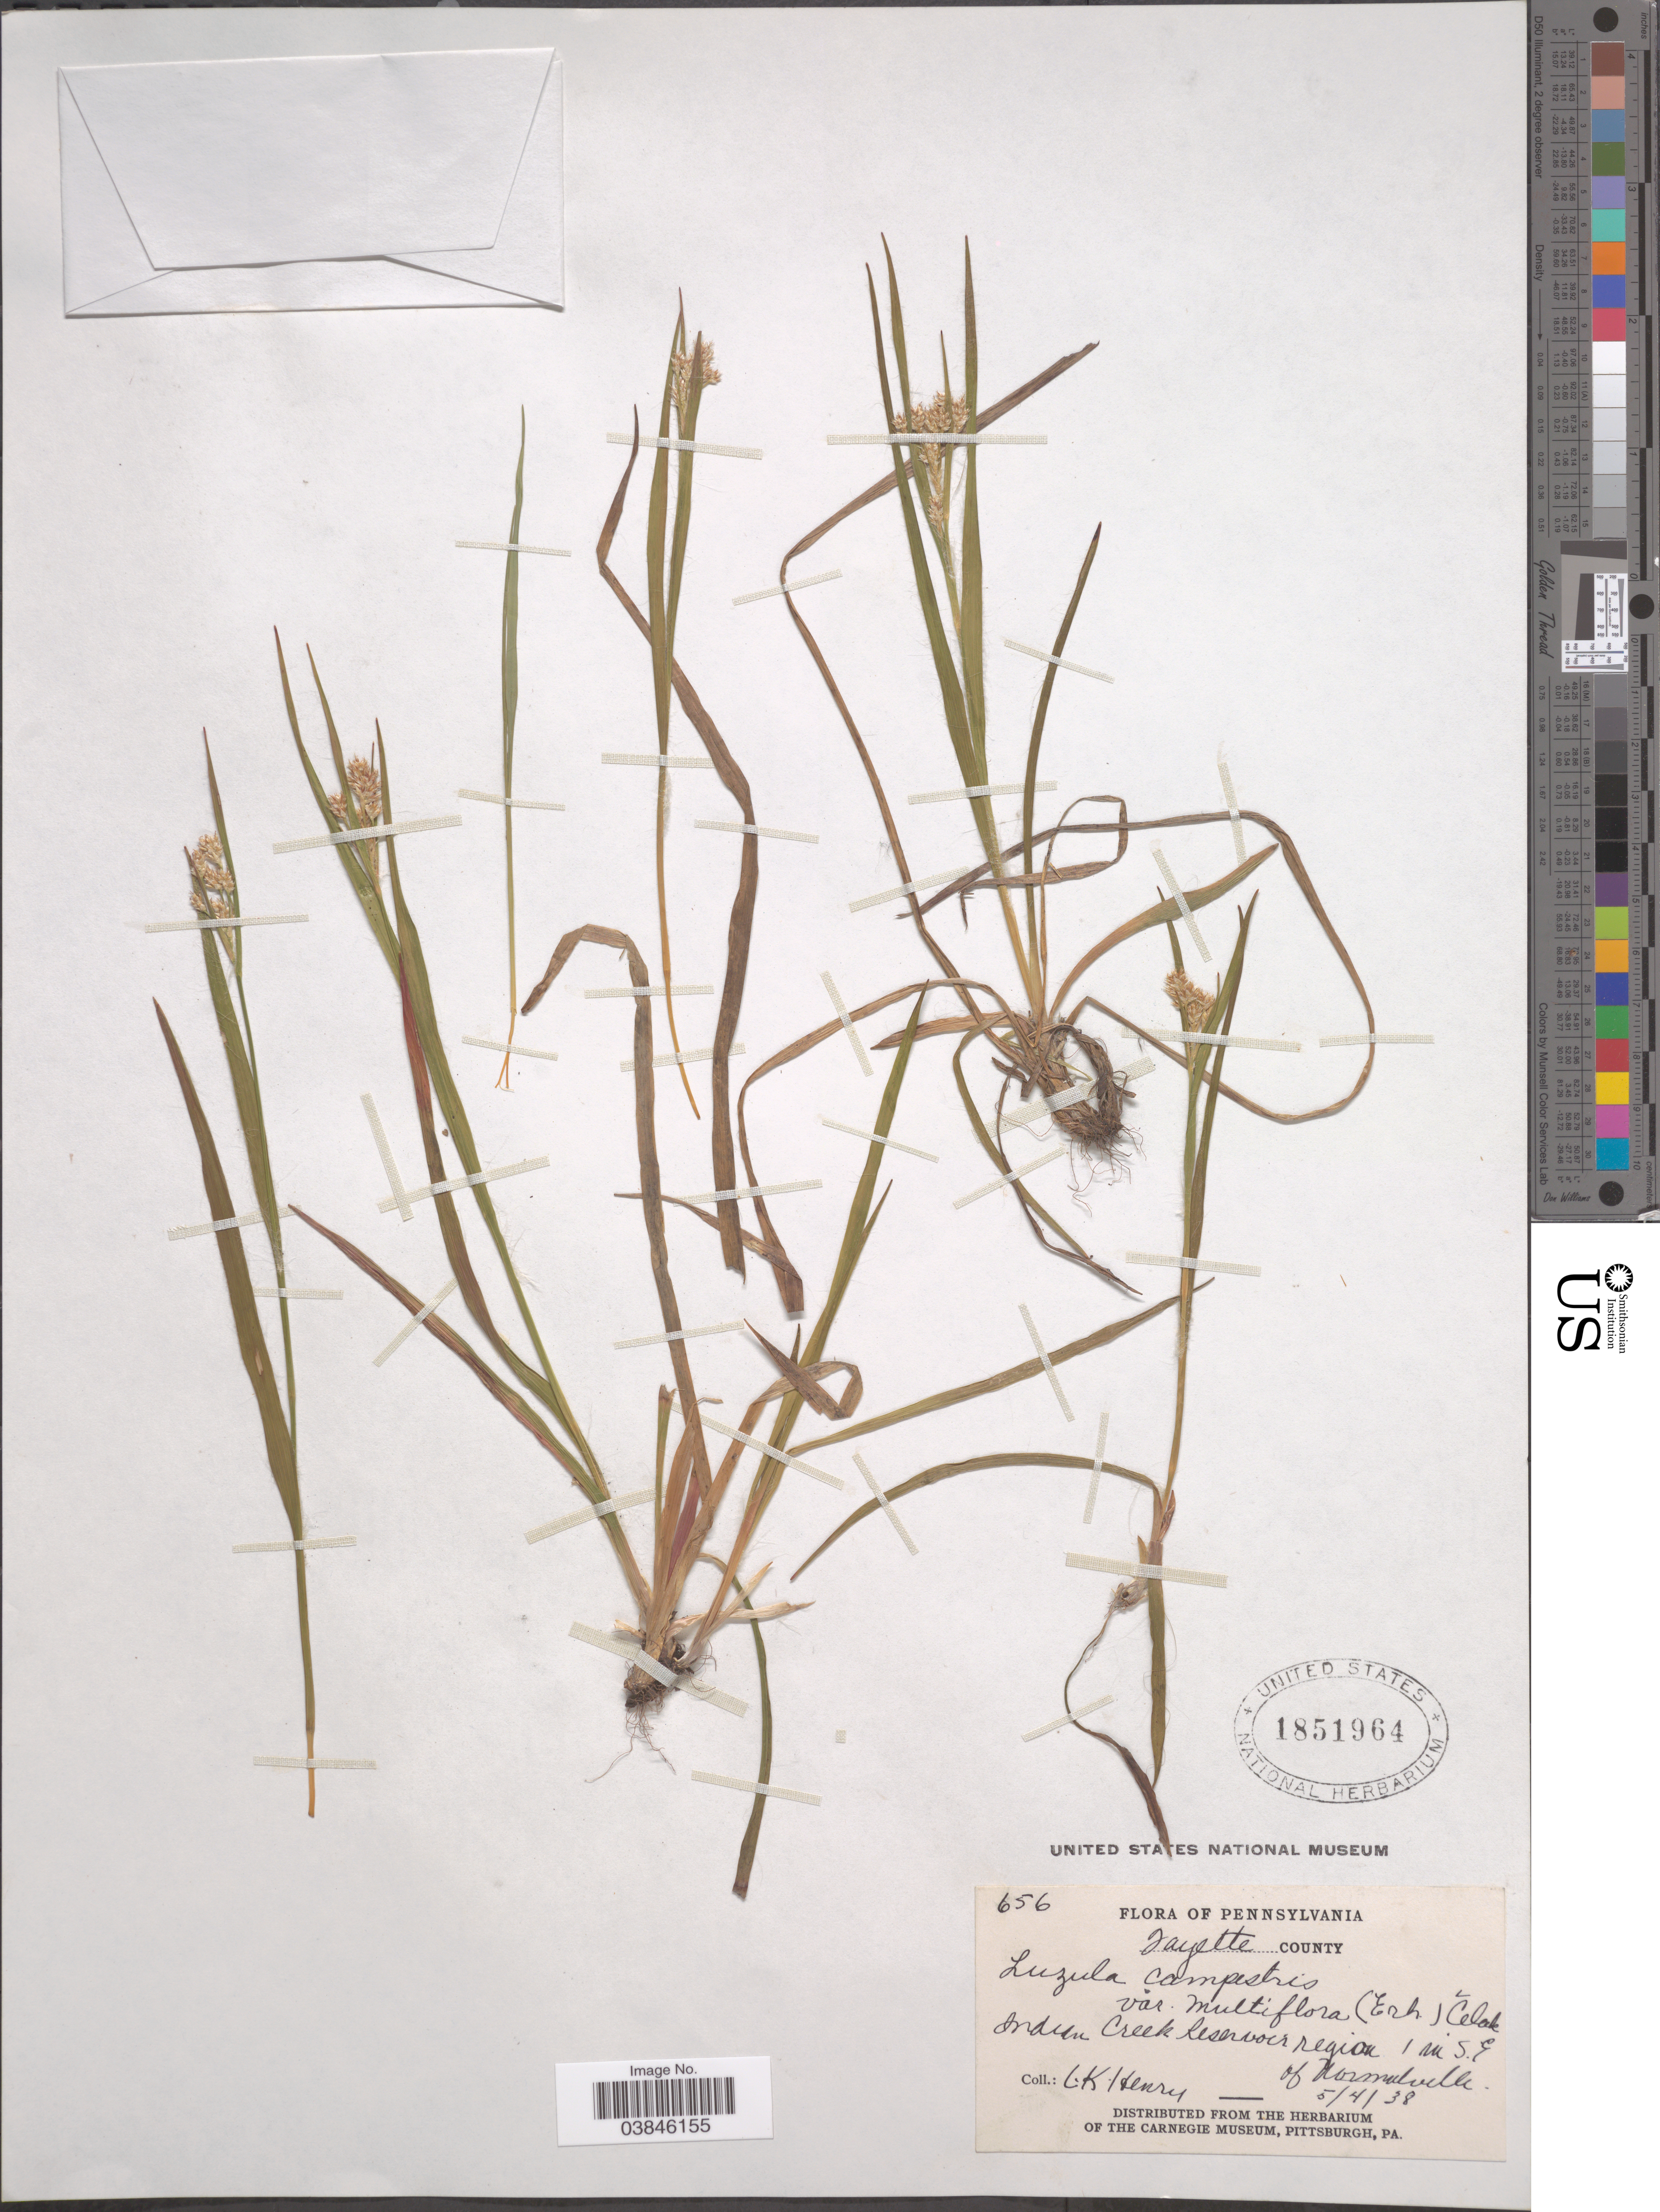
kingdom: Plantae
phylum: Tracheophyta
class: Liliopsida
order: Poales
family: Juncaceae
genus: Luzula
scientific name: Luzula multiflora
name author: (Ehrh.) Lej.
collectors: L. K. Henry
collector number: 656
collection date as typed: Transcribed d/m/y: 4/5/38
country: United States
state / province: Pennsylvania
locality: Fayette County. Indian Creek Reservoir region 1 mi S.E. of Normalville.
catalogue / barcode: US 1851964